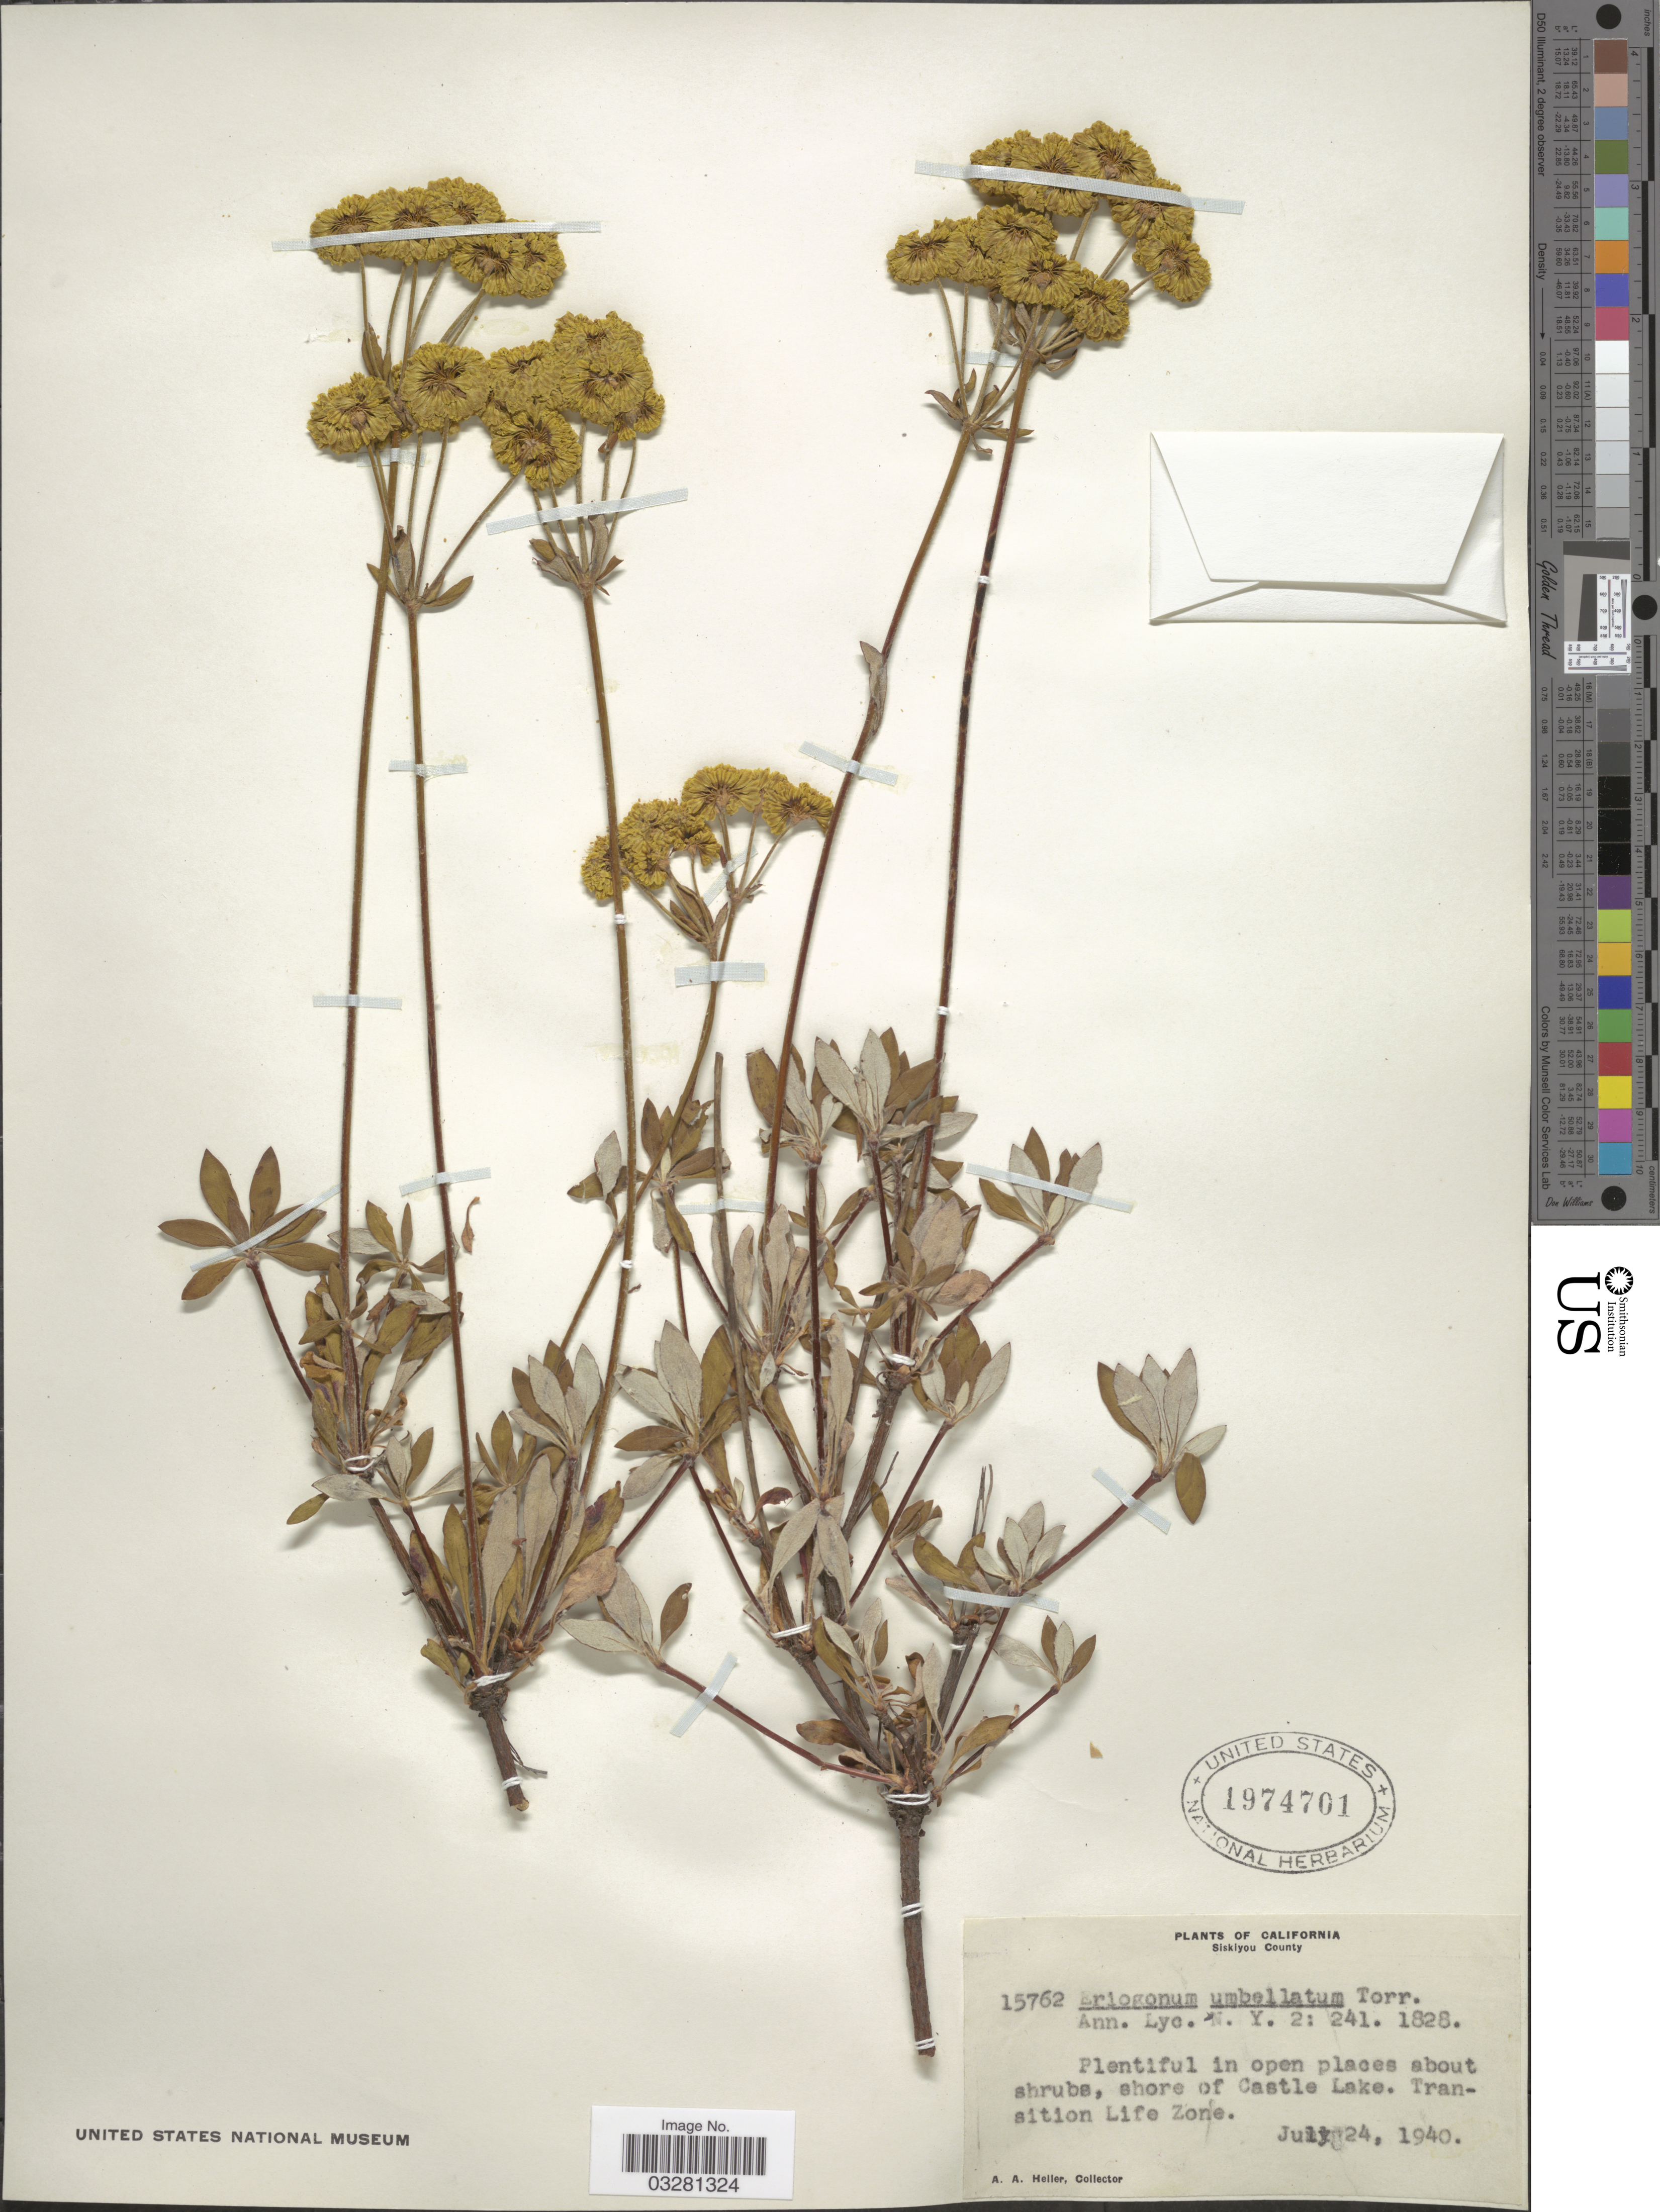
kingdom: Plantae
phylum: Tracheophyta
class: Magnoliopsida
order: Caryophyllales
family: Polygonaceae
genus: Eriogonum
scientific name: Eriogonum umbellatum var. umbellatum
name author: Torr.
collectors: A. A. Heller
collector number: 15762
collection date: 1940-07-24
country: United States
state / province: California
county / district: Siskiyou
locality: Siskiyou County. Shore of Castle Lake. Transition Life Zone.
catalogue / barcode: US 1974701